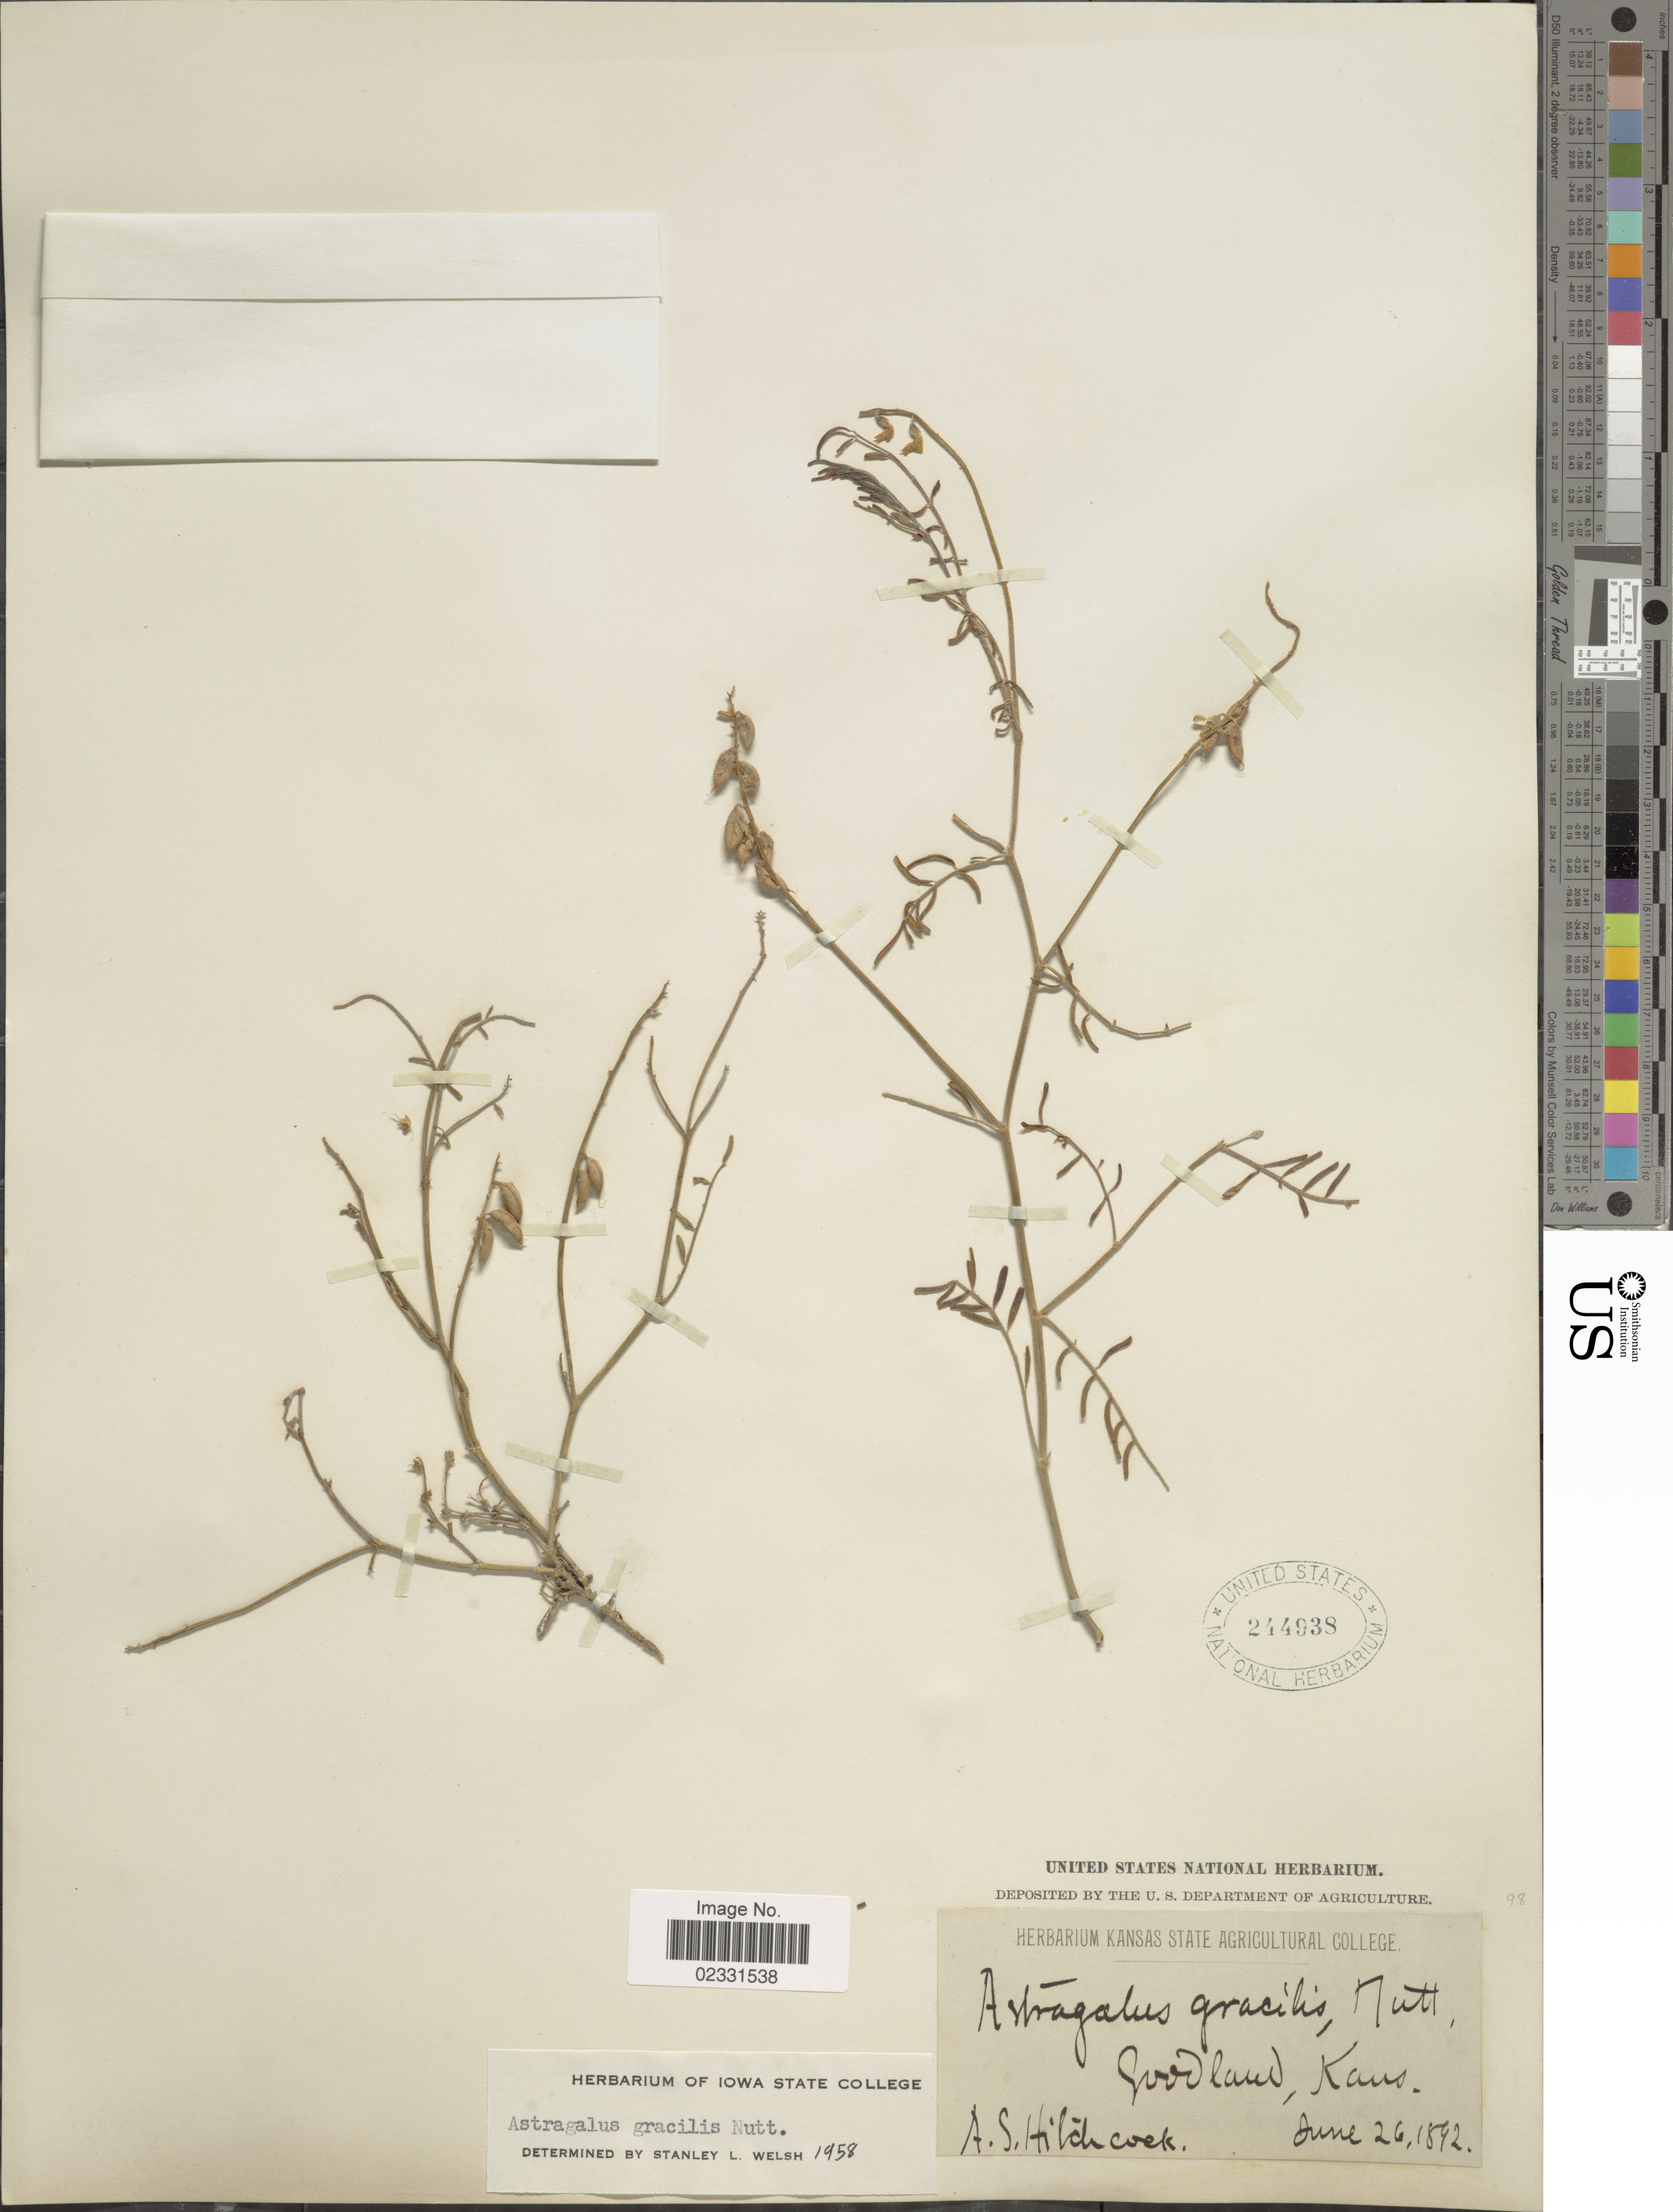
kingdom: Plantae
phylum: Tracheophyta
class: Magnoliopsida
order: Fabales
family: Fabaceae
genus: Astragalus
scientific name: Astragalus gracilis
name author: Nutt.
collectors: A. S. Hitchcock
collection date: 1892-06-26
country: United States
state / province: Kansas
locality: Goodland, Kans.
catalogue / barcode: US 244938